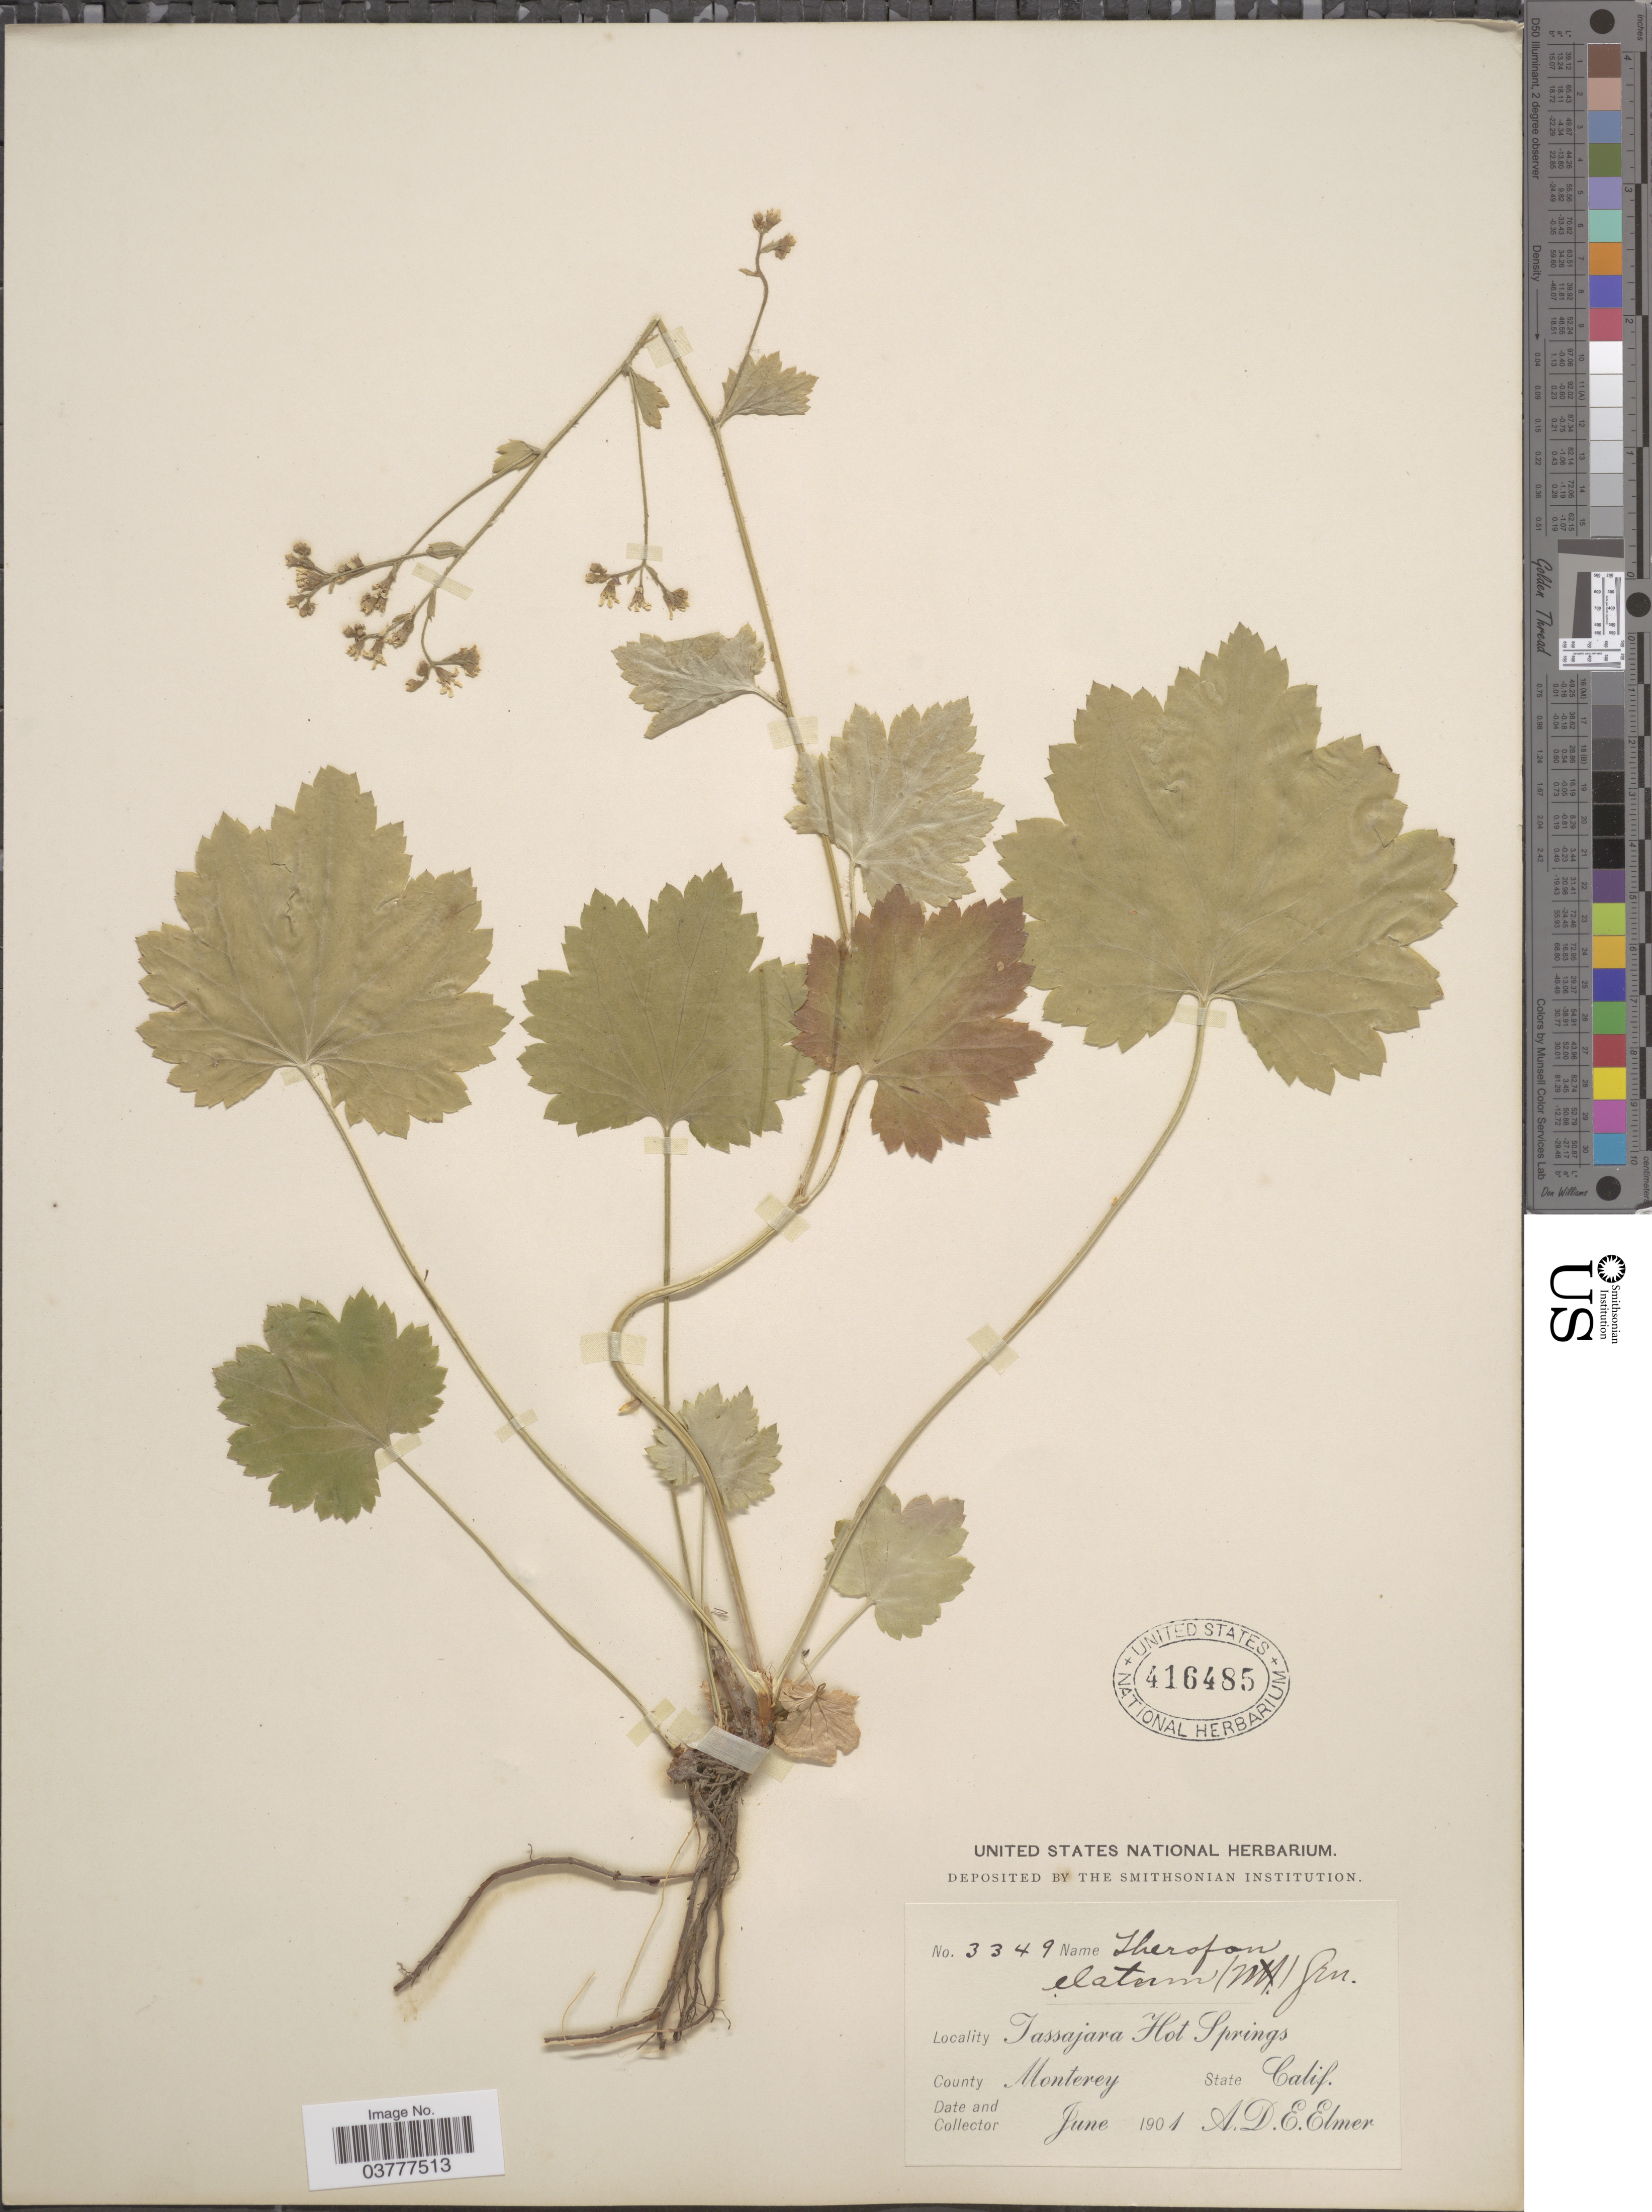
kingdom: Plantae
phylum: Tracheophyta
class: Magnoliopsida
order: Saxifragales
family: Saxifragaceae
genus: Boykinia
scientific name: Boykinia elata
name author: Greene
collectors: A. D. E. Elmer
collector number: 3349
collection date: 1901-06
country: United States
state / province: California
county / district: Monterey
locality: Tassajara Hot Springs. Monterey County.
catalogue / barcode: US 416485